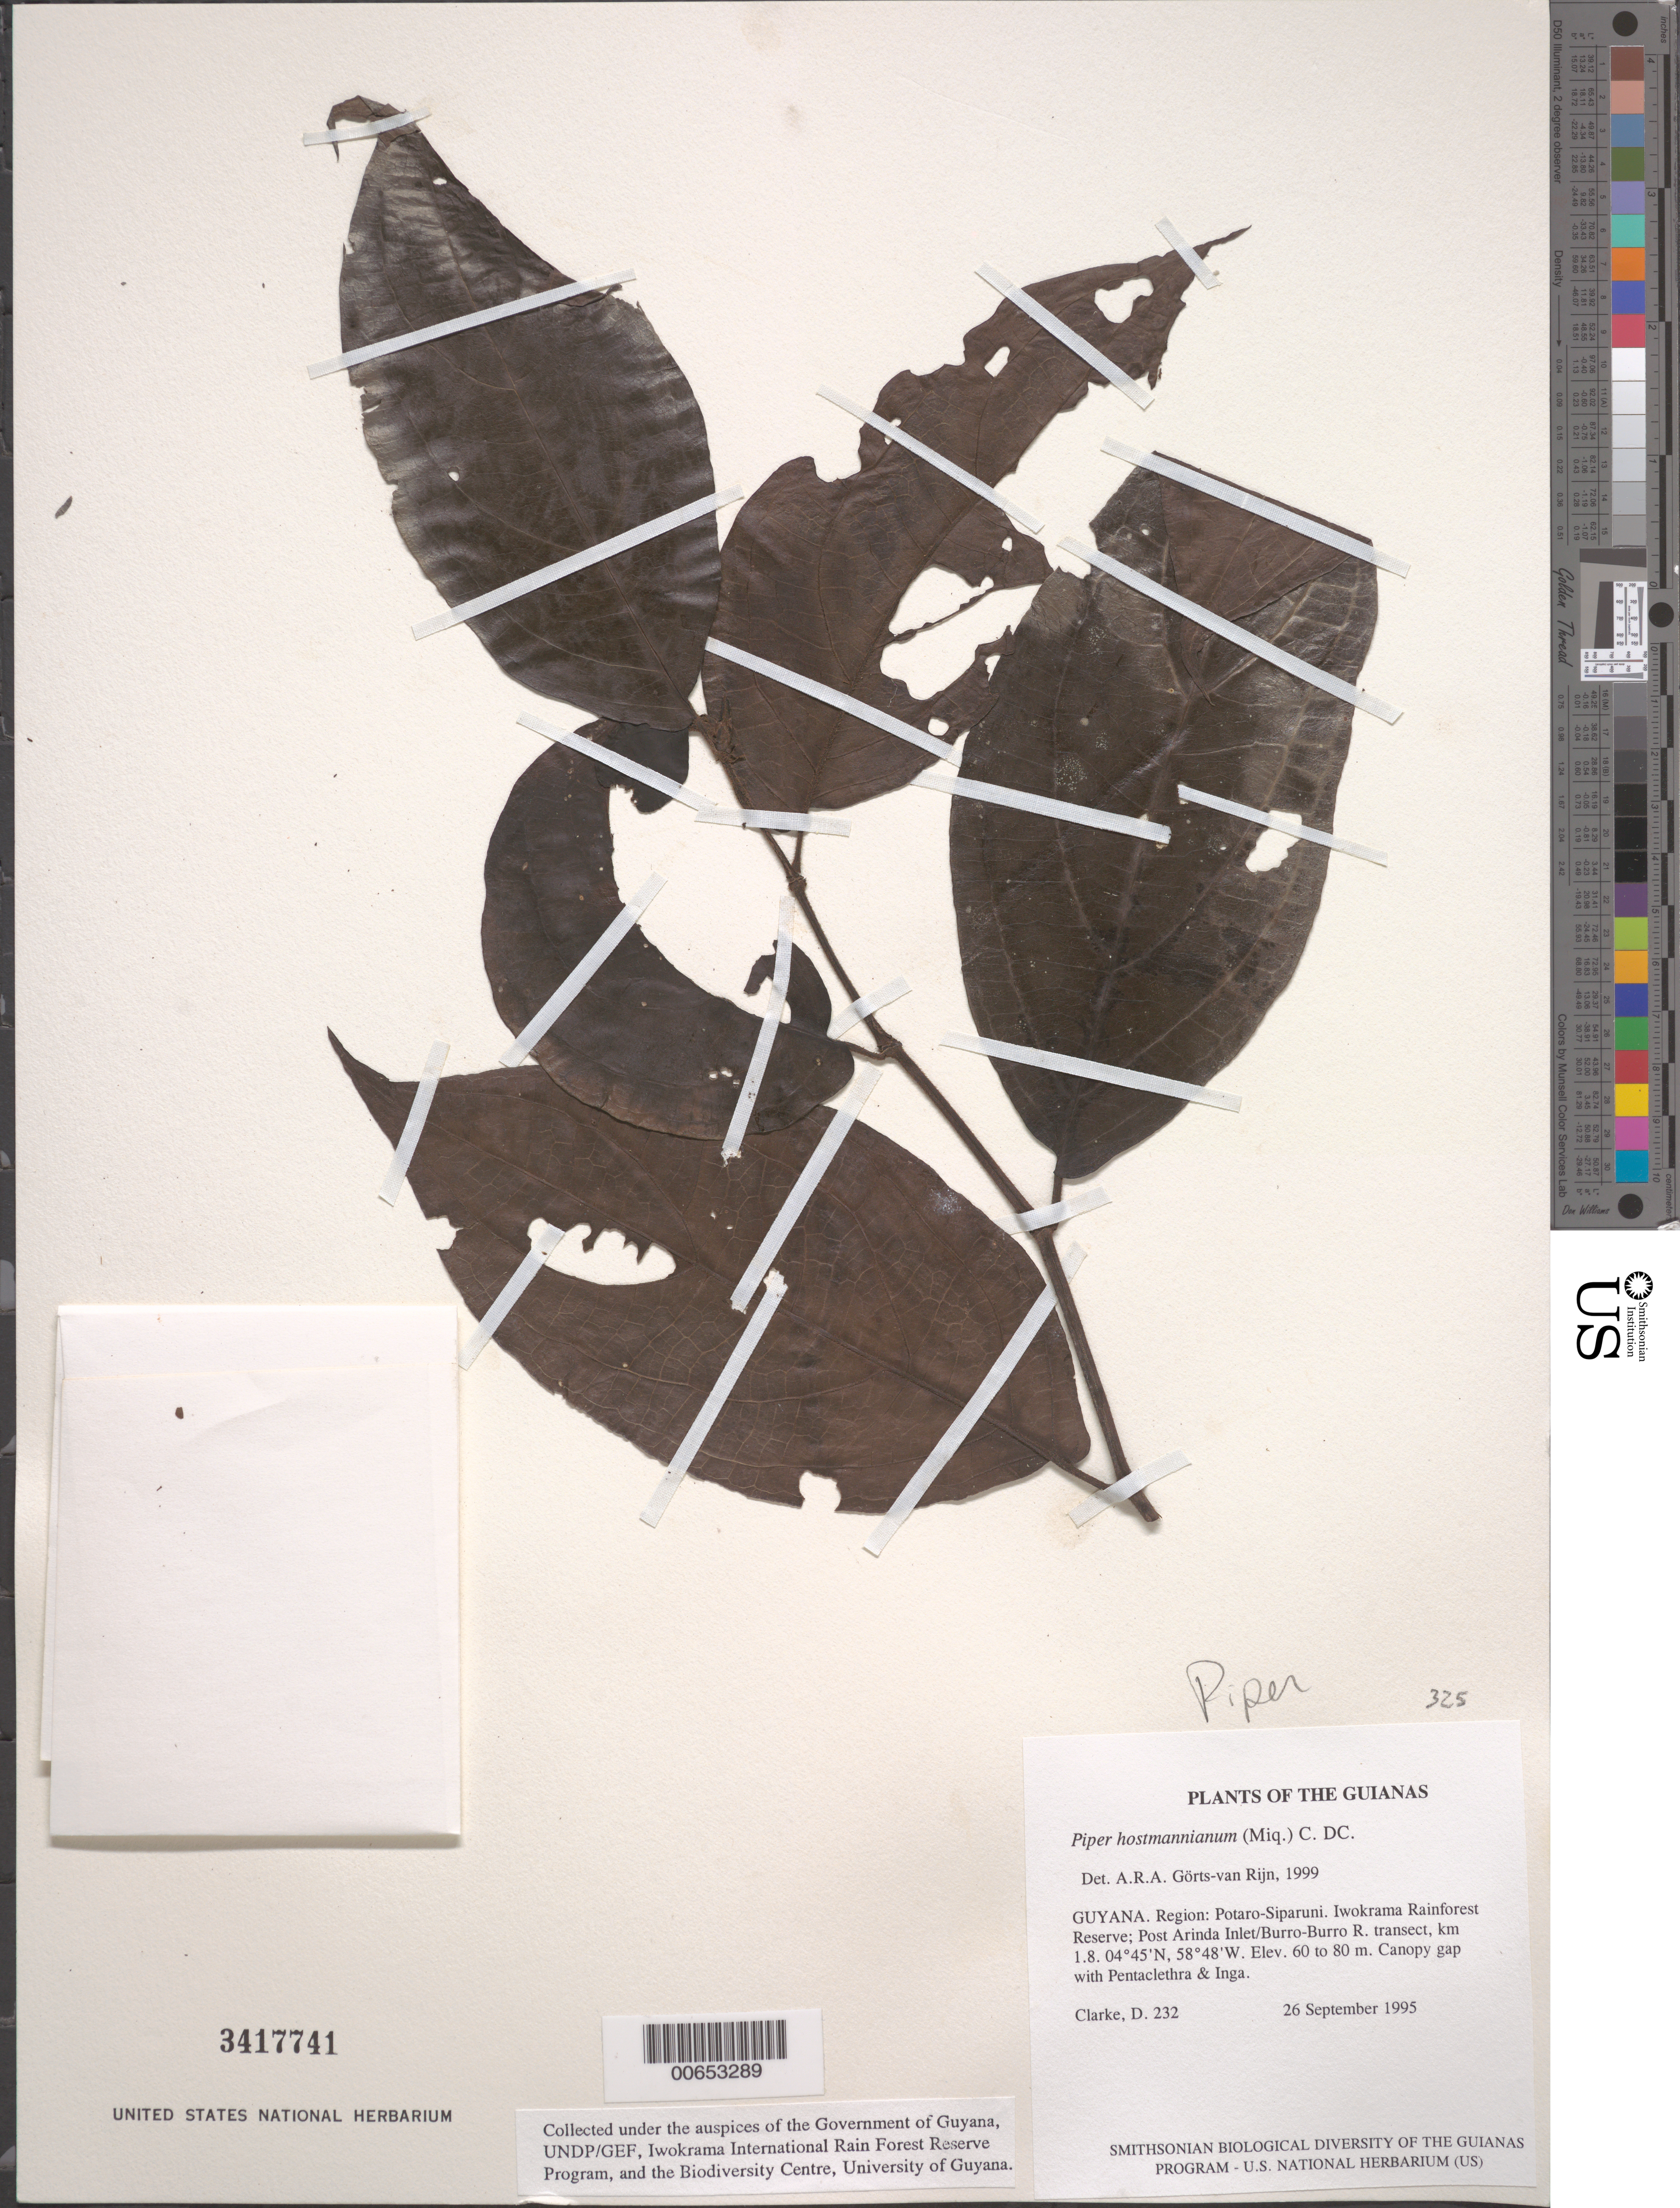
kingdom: Plantae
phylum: Tracheophyta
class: Magnoliopsida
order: Piperales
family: Piperaceae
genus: Piper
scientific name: Piper hostmannianum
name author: (Miq.) C. DC.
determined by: Görts-van Rijn, A. R. A.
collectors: H. D. Clarke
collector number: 232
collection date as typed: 26 September 1995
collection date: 1995-09-26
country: Guyana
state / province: Potaro-Siparuni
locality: Iwokrama Rainforest Reserve; Post Arinda Inlet/Burro-Burro R. transect, km 1.8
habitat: Canopy gap with Pentaclethra & Inga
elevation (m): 60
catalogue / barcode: US 3417741